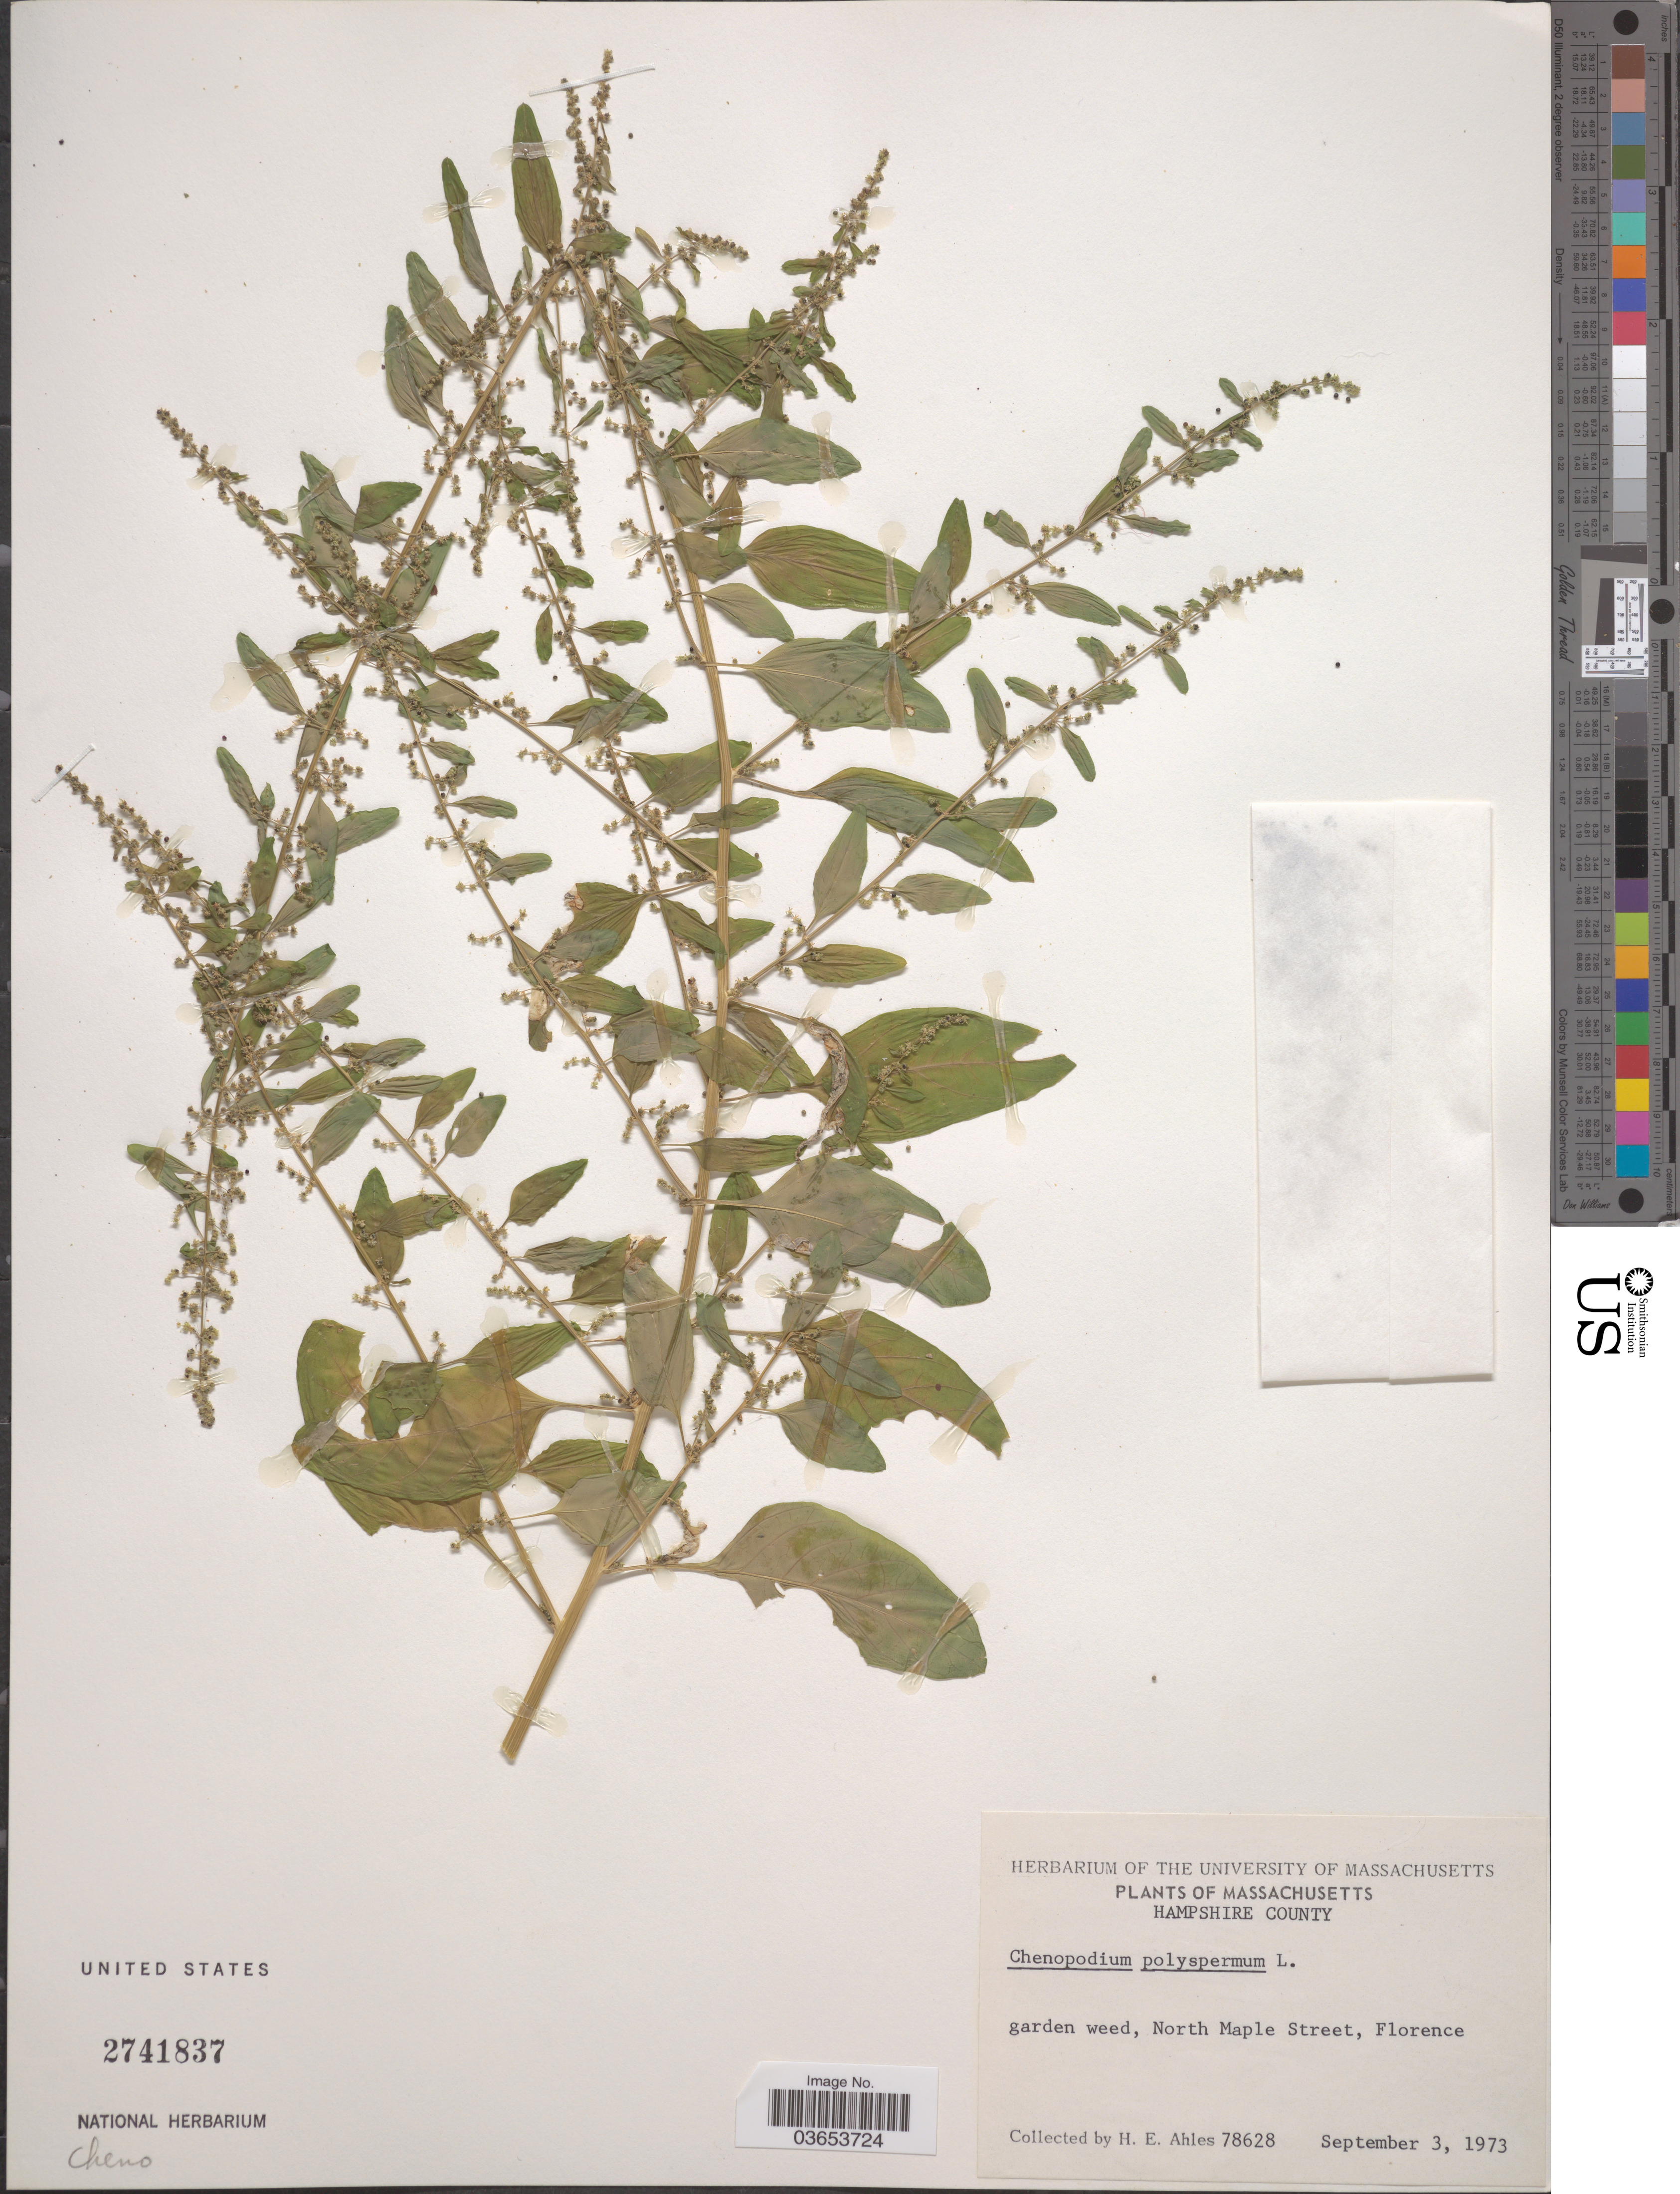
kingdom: Plantae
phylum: Tracheophyta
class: Magnoliopsida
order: Caryophyllales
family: Amaranthaceae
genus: Lipandra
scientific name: Lipandra polysperma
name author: (L.) S. Fuentes et al.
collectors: H. E. Ahles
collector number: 78628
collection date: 1973-09-03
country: United States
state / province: Massachusetts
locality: Hampshire County. North Maple Street, Florence.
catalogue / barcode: US 2741837